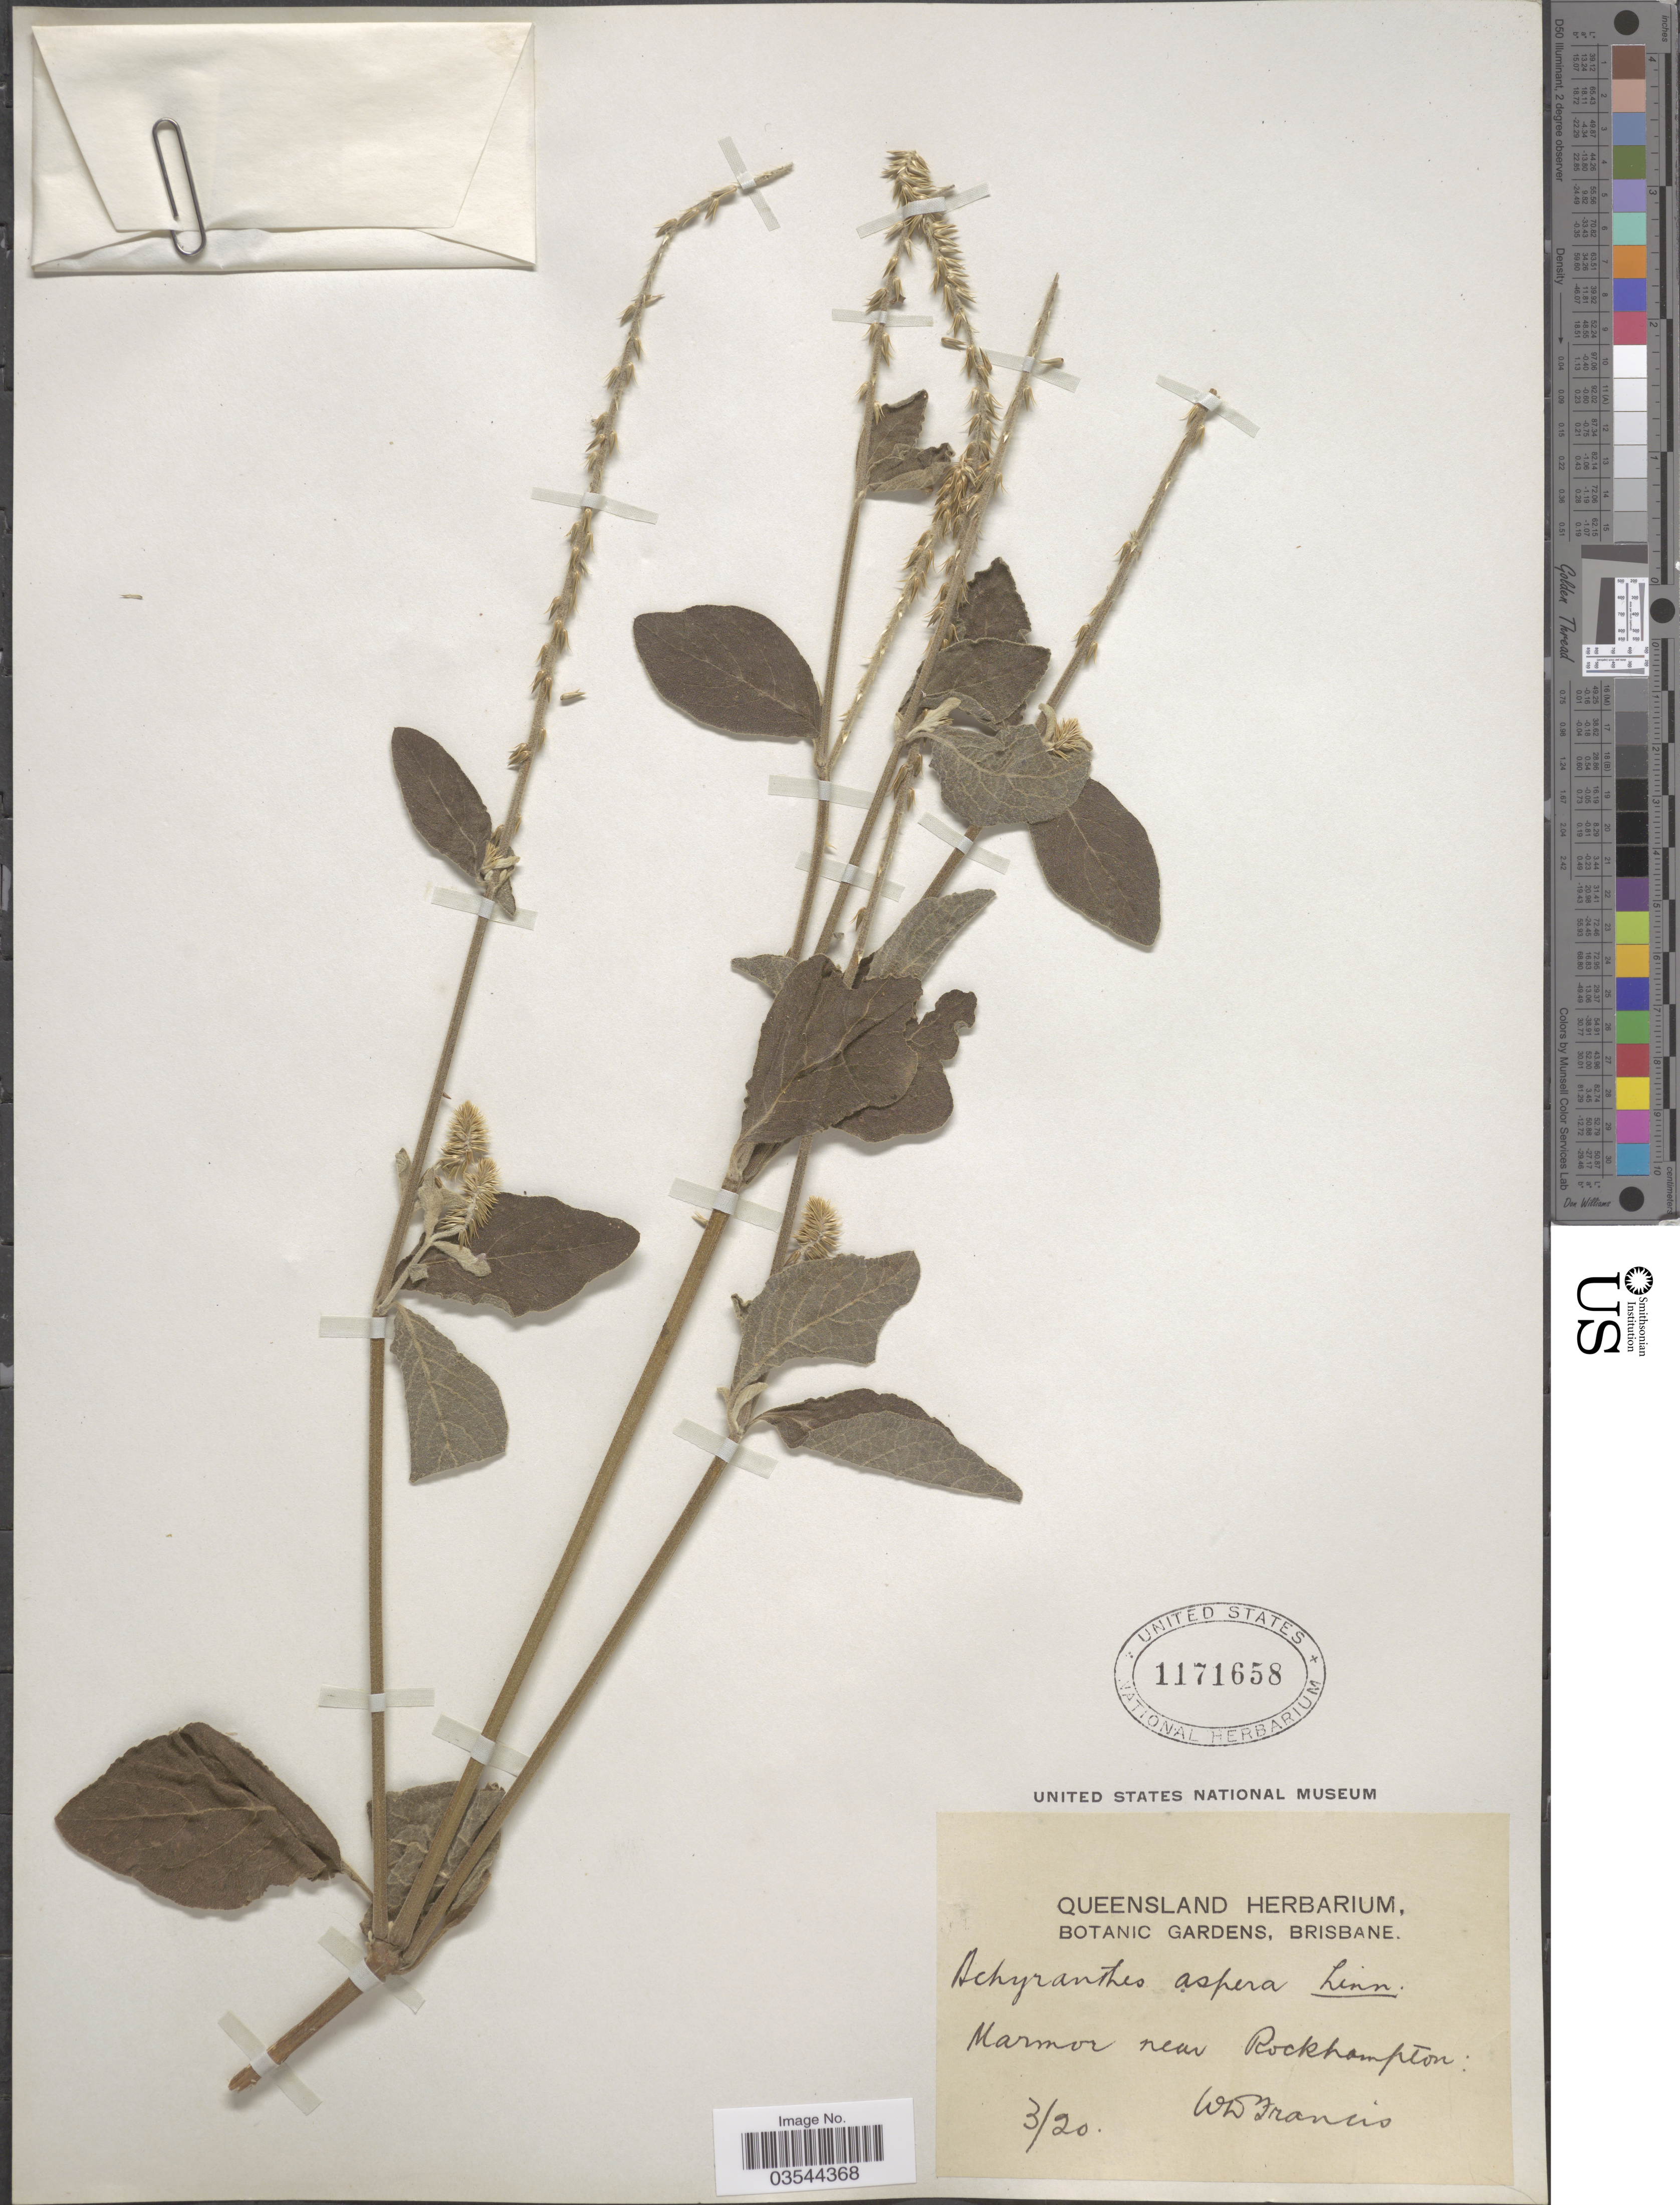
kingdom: Plantae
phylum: Tracheophyta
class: Magnoliopsida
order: Caryophyllales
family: Amaranthaceae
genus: Achyranthes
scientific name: Achyranthes aspera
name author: L.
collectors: W. Francis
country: Australia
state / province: Queensland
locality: Marmor near Rockhampton.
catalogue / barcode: US 1171658